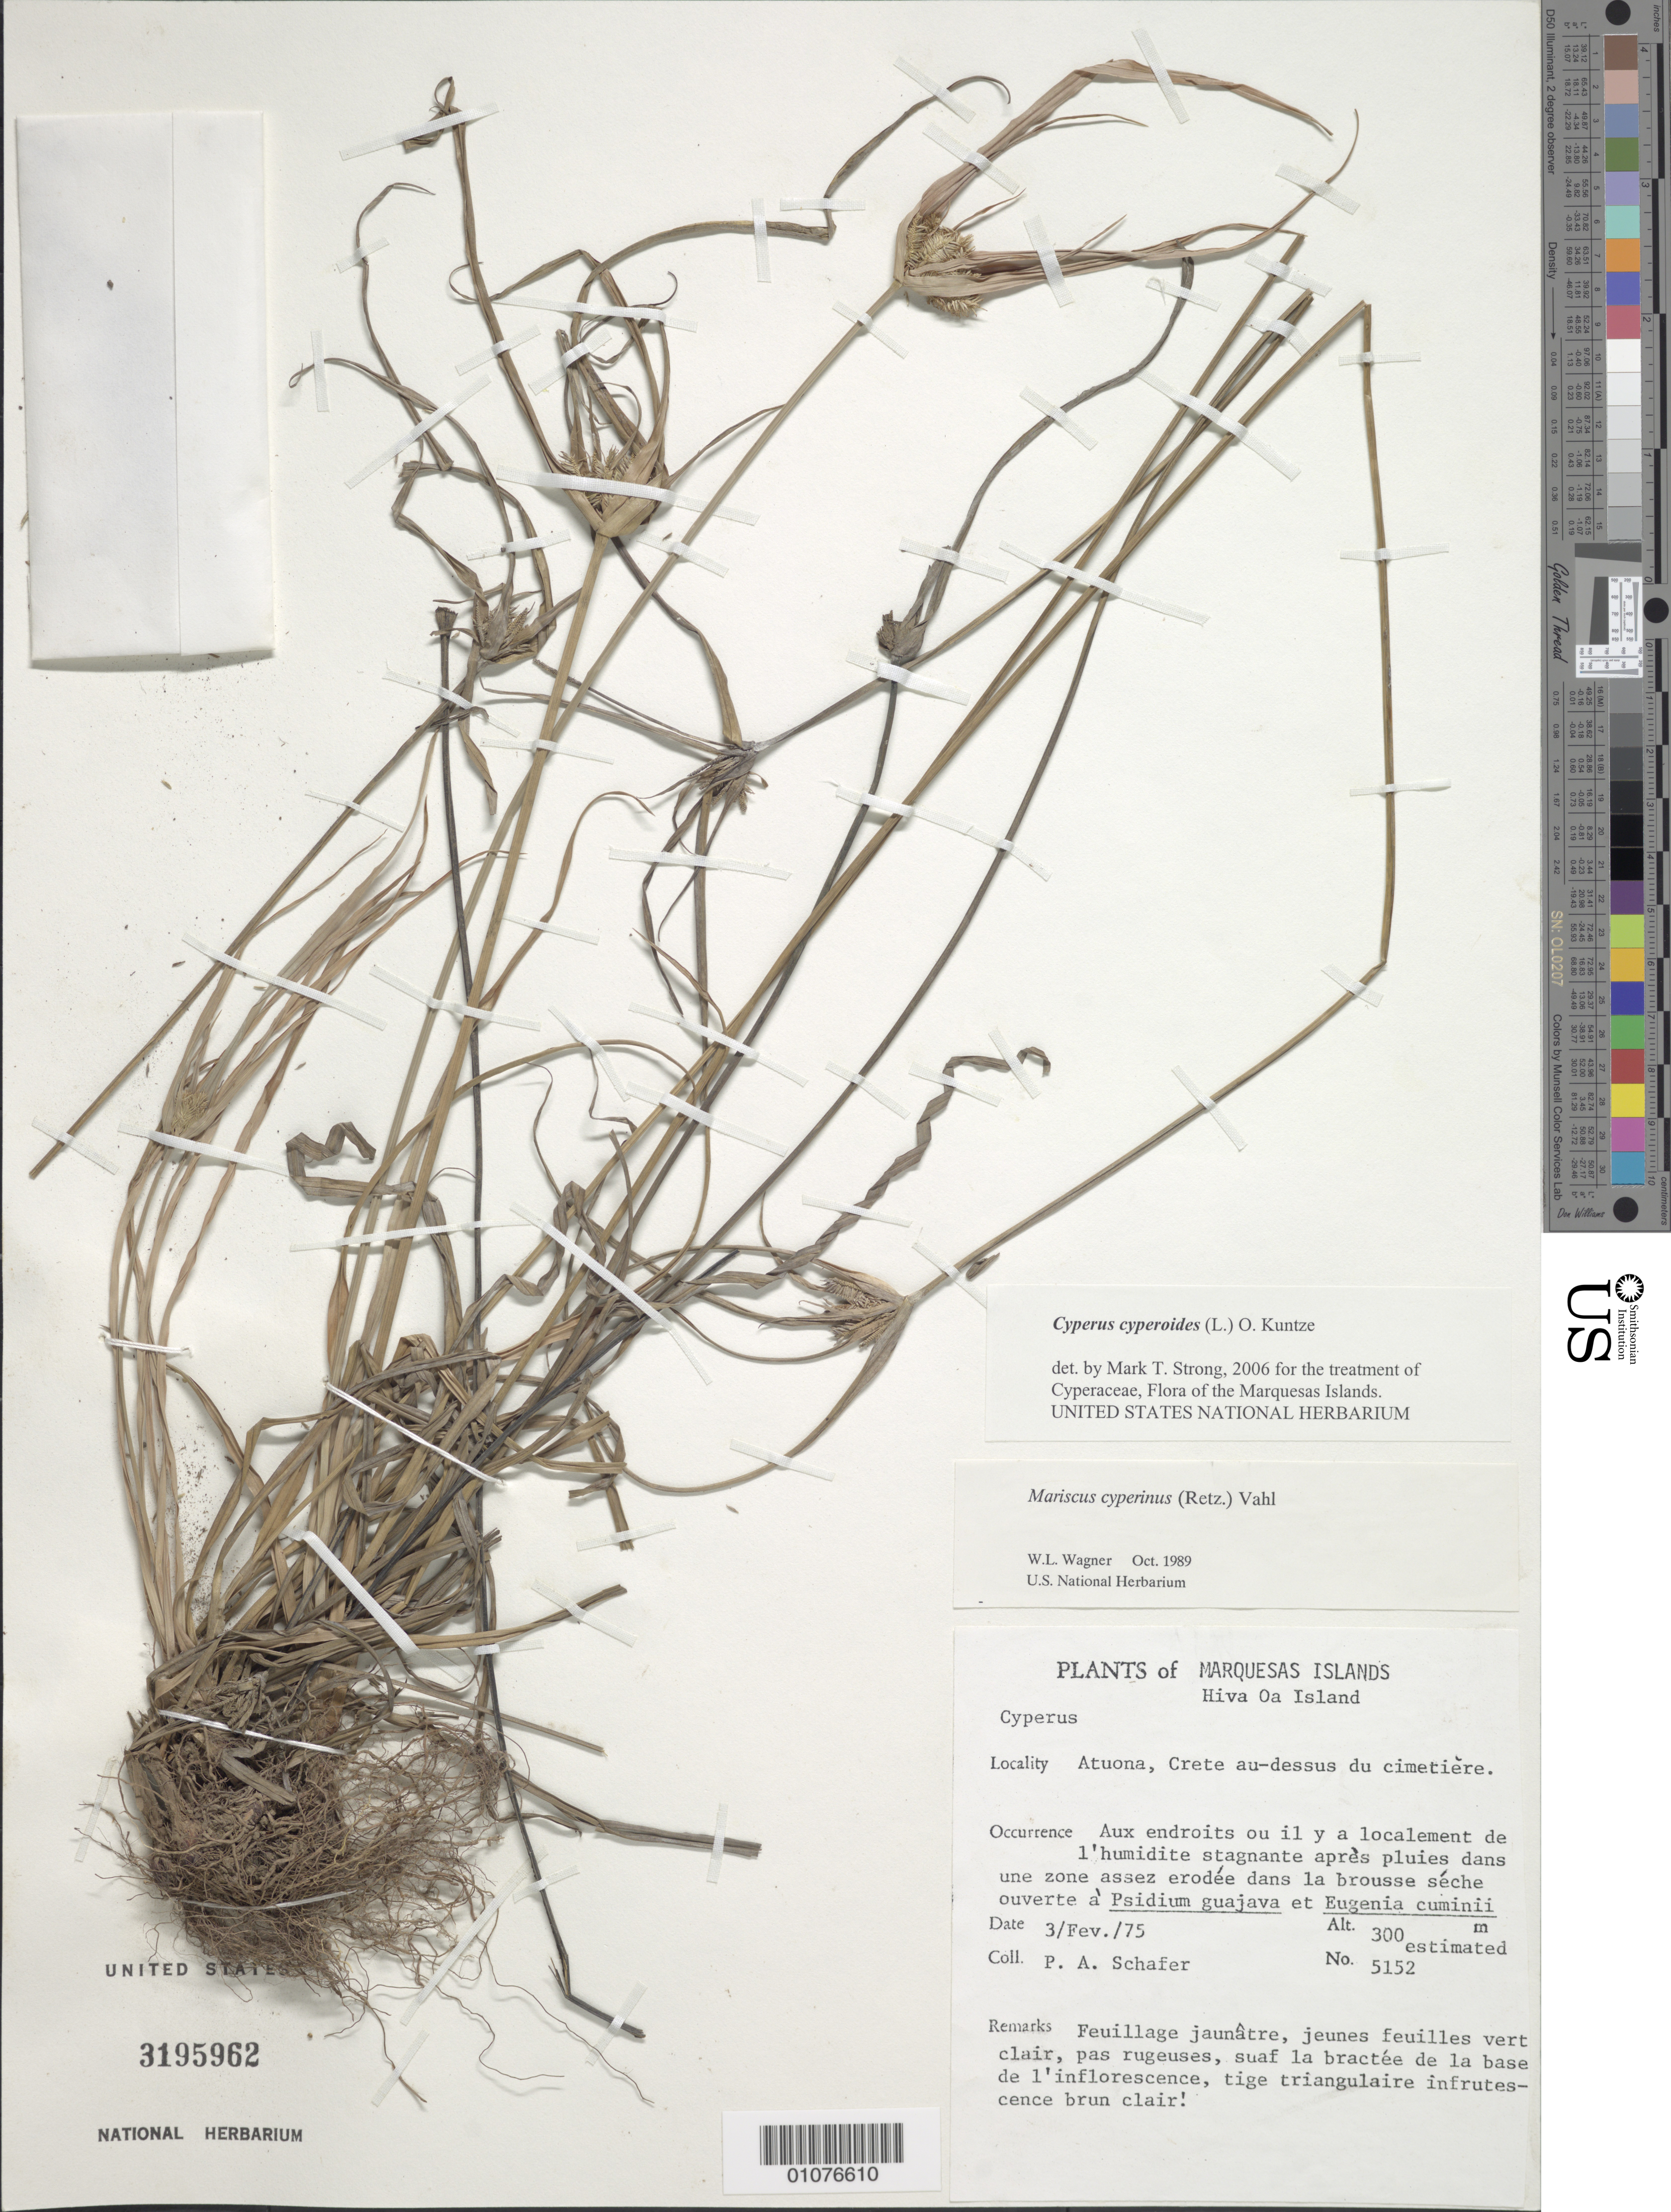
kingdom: Plantae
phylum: Tracheophyta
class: Liliopsida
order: Poales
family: Cyperaceae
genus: Cyperus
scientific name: Cyperus cyperoides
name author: (L.) Kuntze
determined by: Strong, M. T., (US), Smithsonian Institution - National Museum of Natural History (UNITED STATES)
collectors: P. A. Schäfer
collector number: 5152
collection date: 1975-02-03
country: French Polynesia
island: Hiva Oa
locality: Atuona, crete au-dessus du cimetière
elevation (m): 300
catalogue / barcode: US 3195962